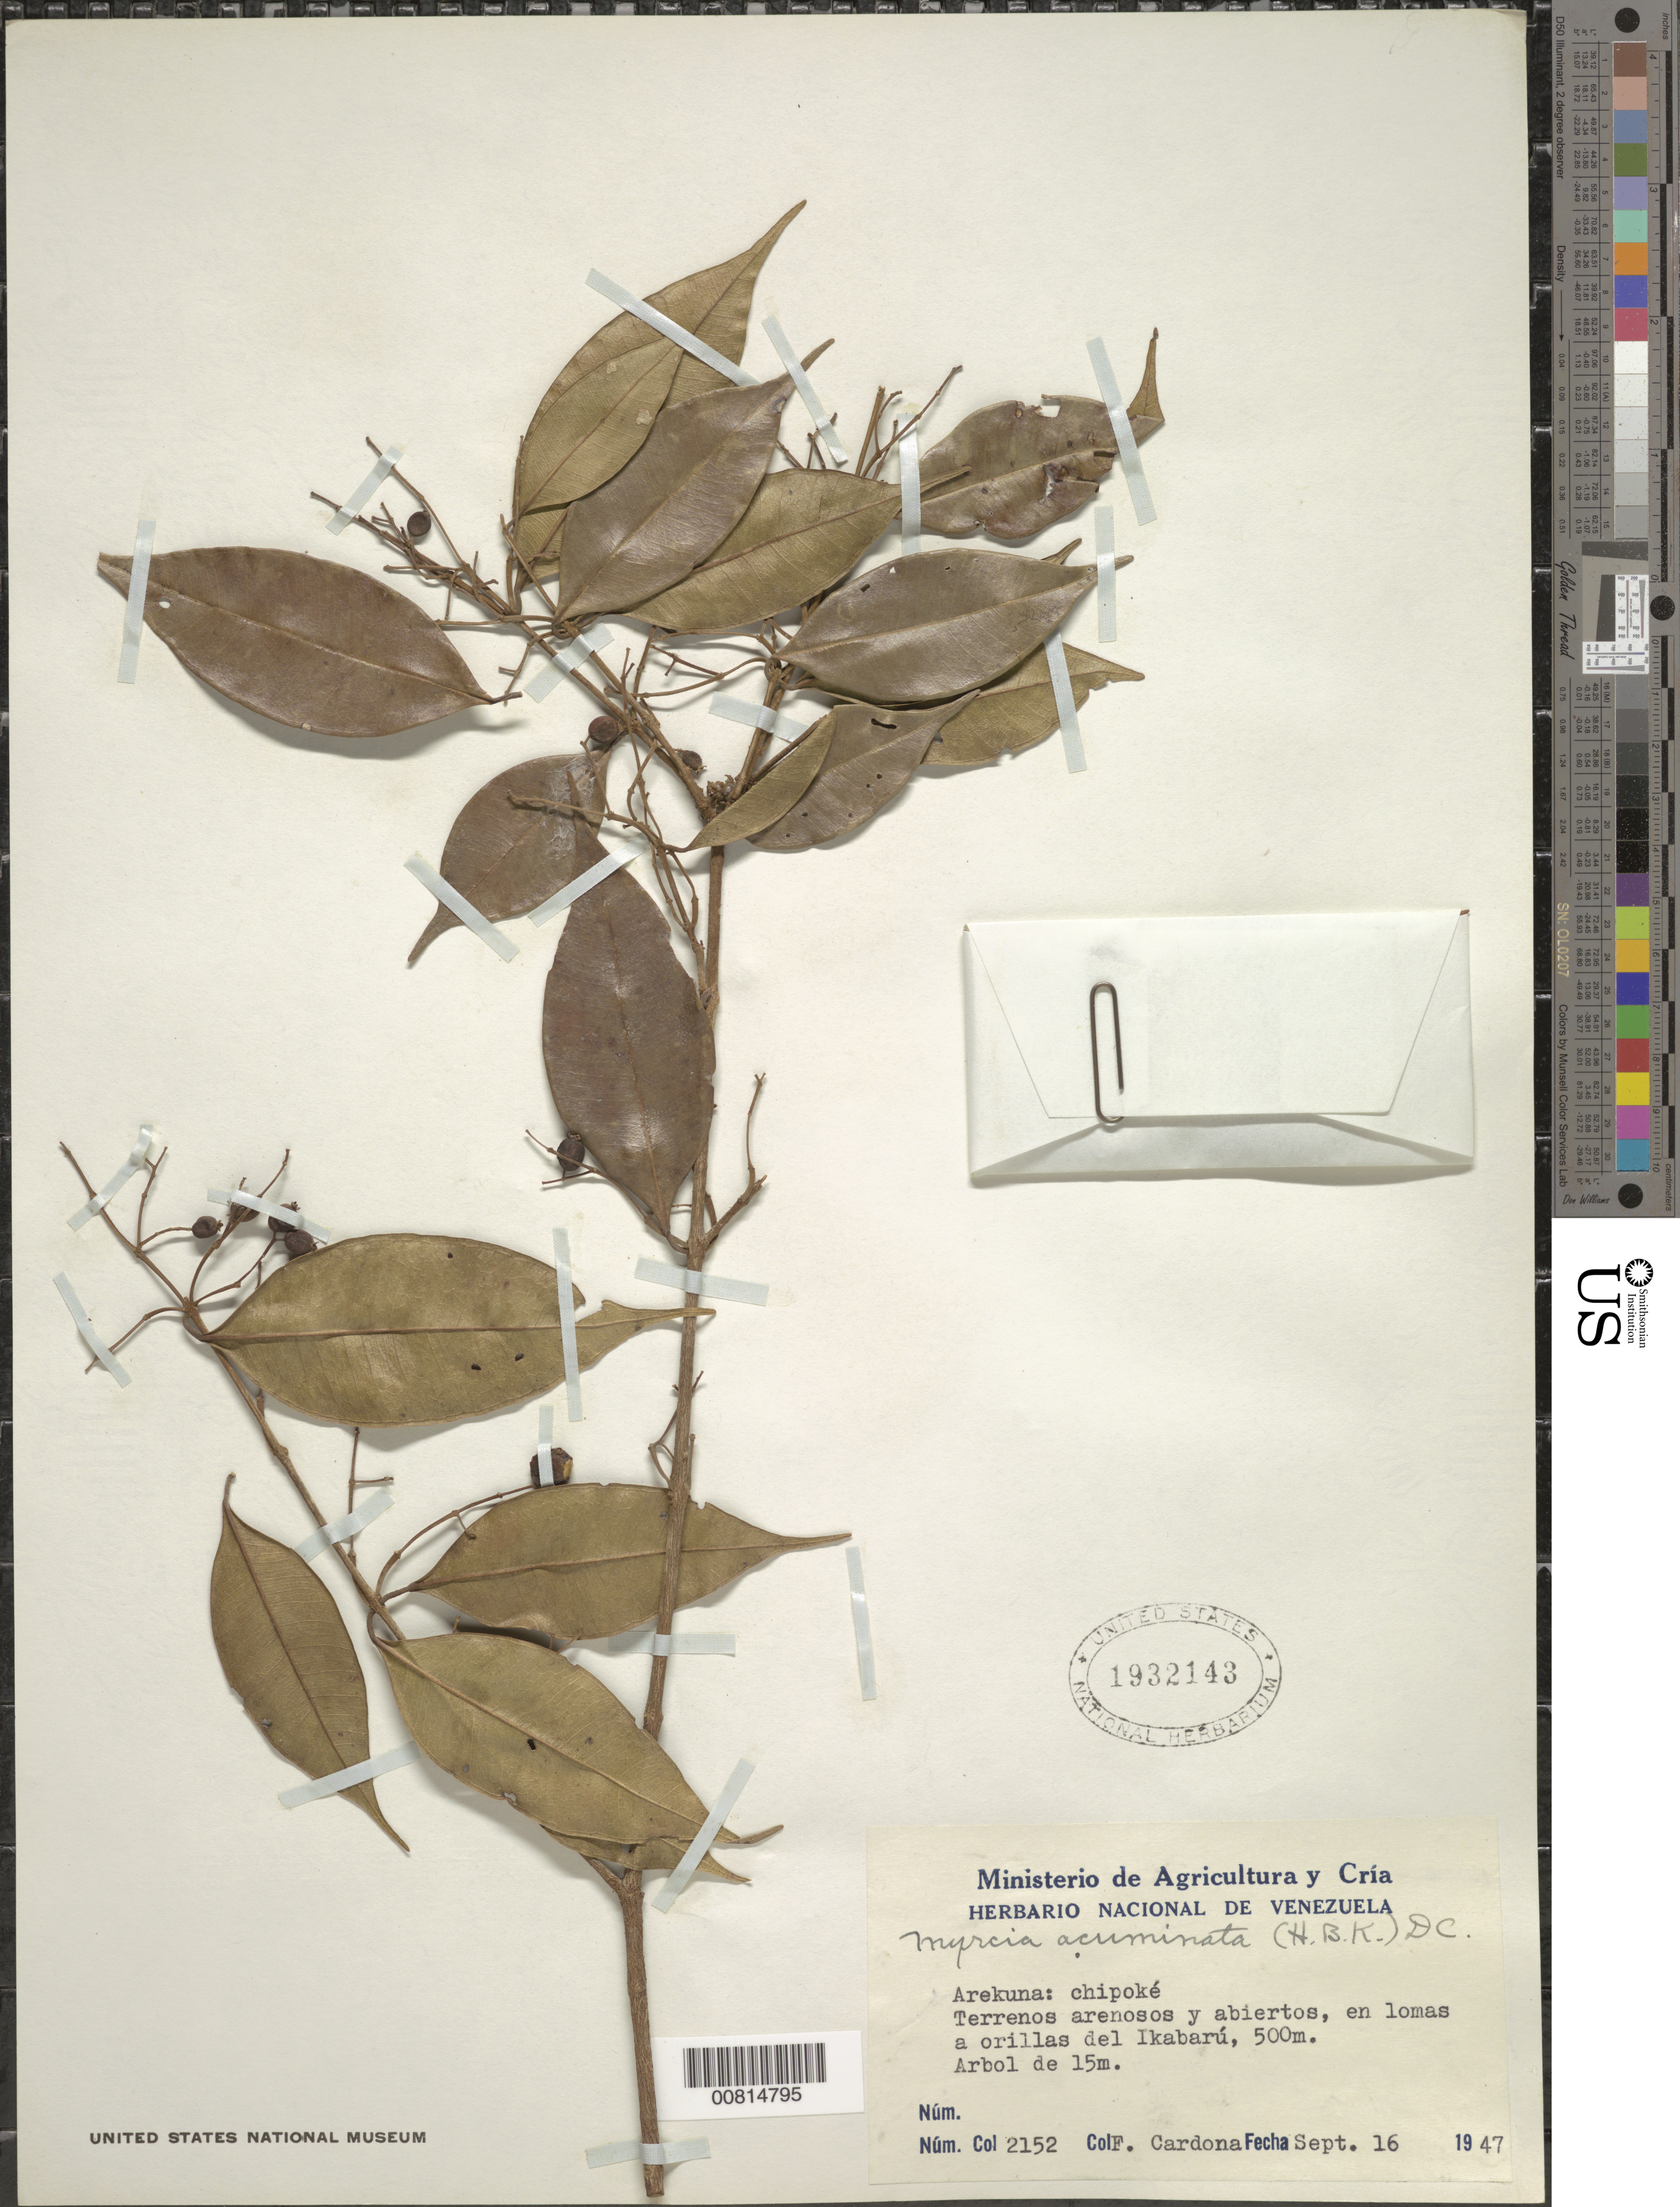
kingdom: Plantae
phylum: Tracheophyta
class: Magnoliopsida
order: Myrtales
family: Myrtaceae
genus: Myrcia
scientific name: Myrcia acuminata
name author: (Kunth) DC.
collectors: F. Cardona Puig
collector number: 2152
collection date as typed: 16-Sep-47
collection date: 1947-09-16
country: Venezuela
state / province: Bolívar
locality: Icabarú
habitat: Terrenso arenosos y abiertos, en lomas a orillas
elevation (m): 500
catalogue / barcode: US 1932143